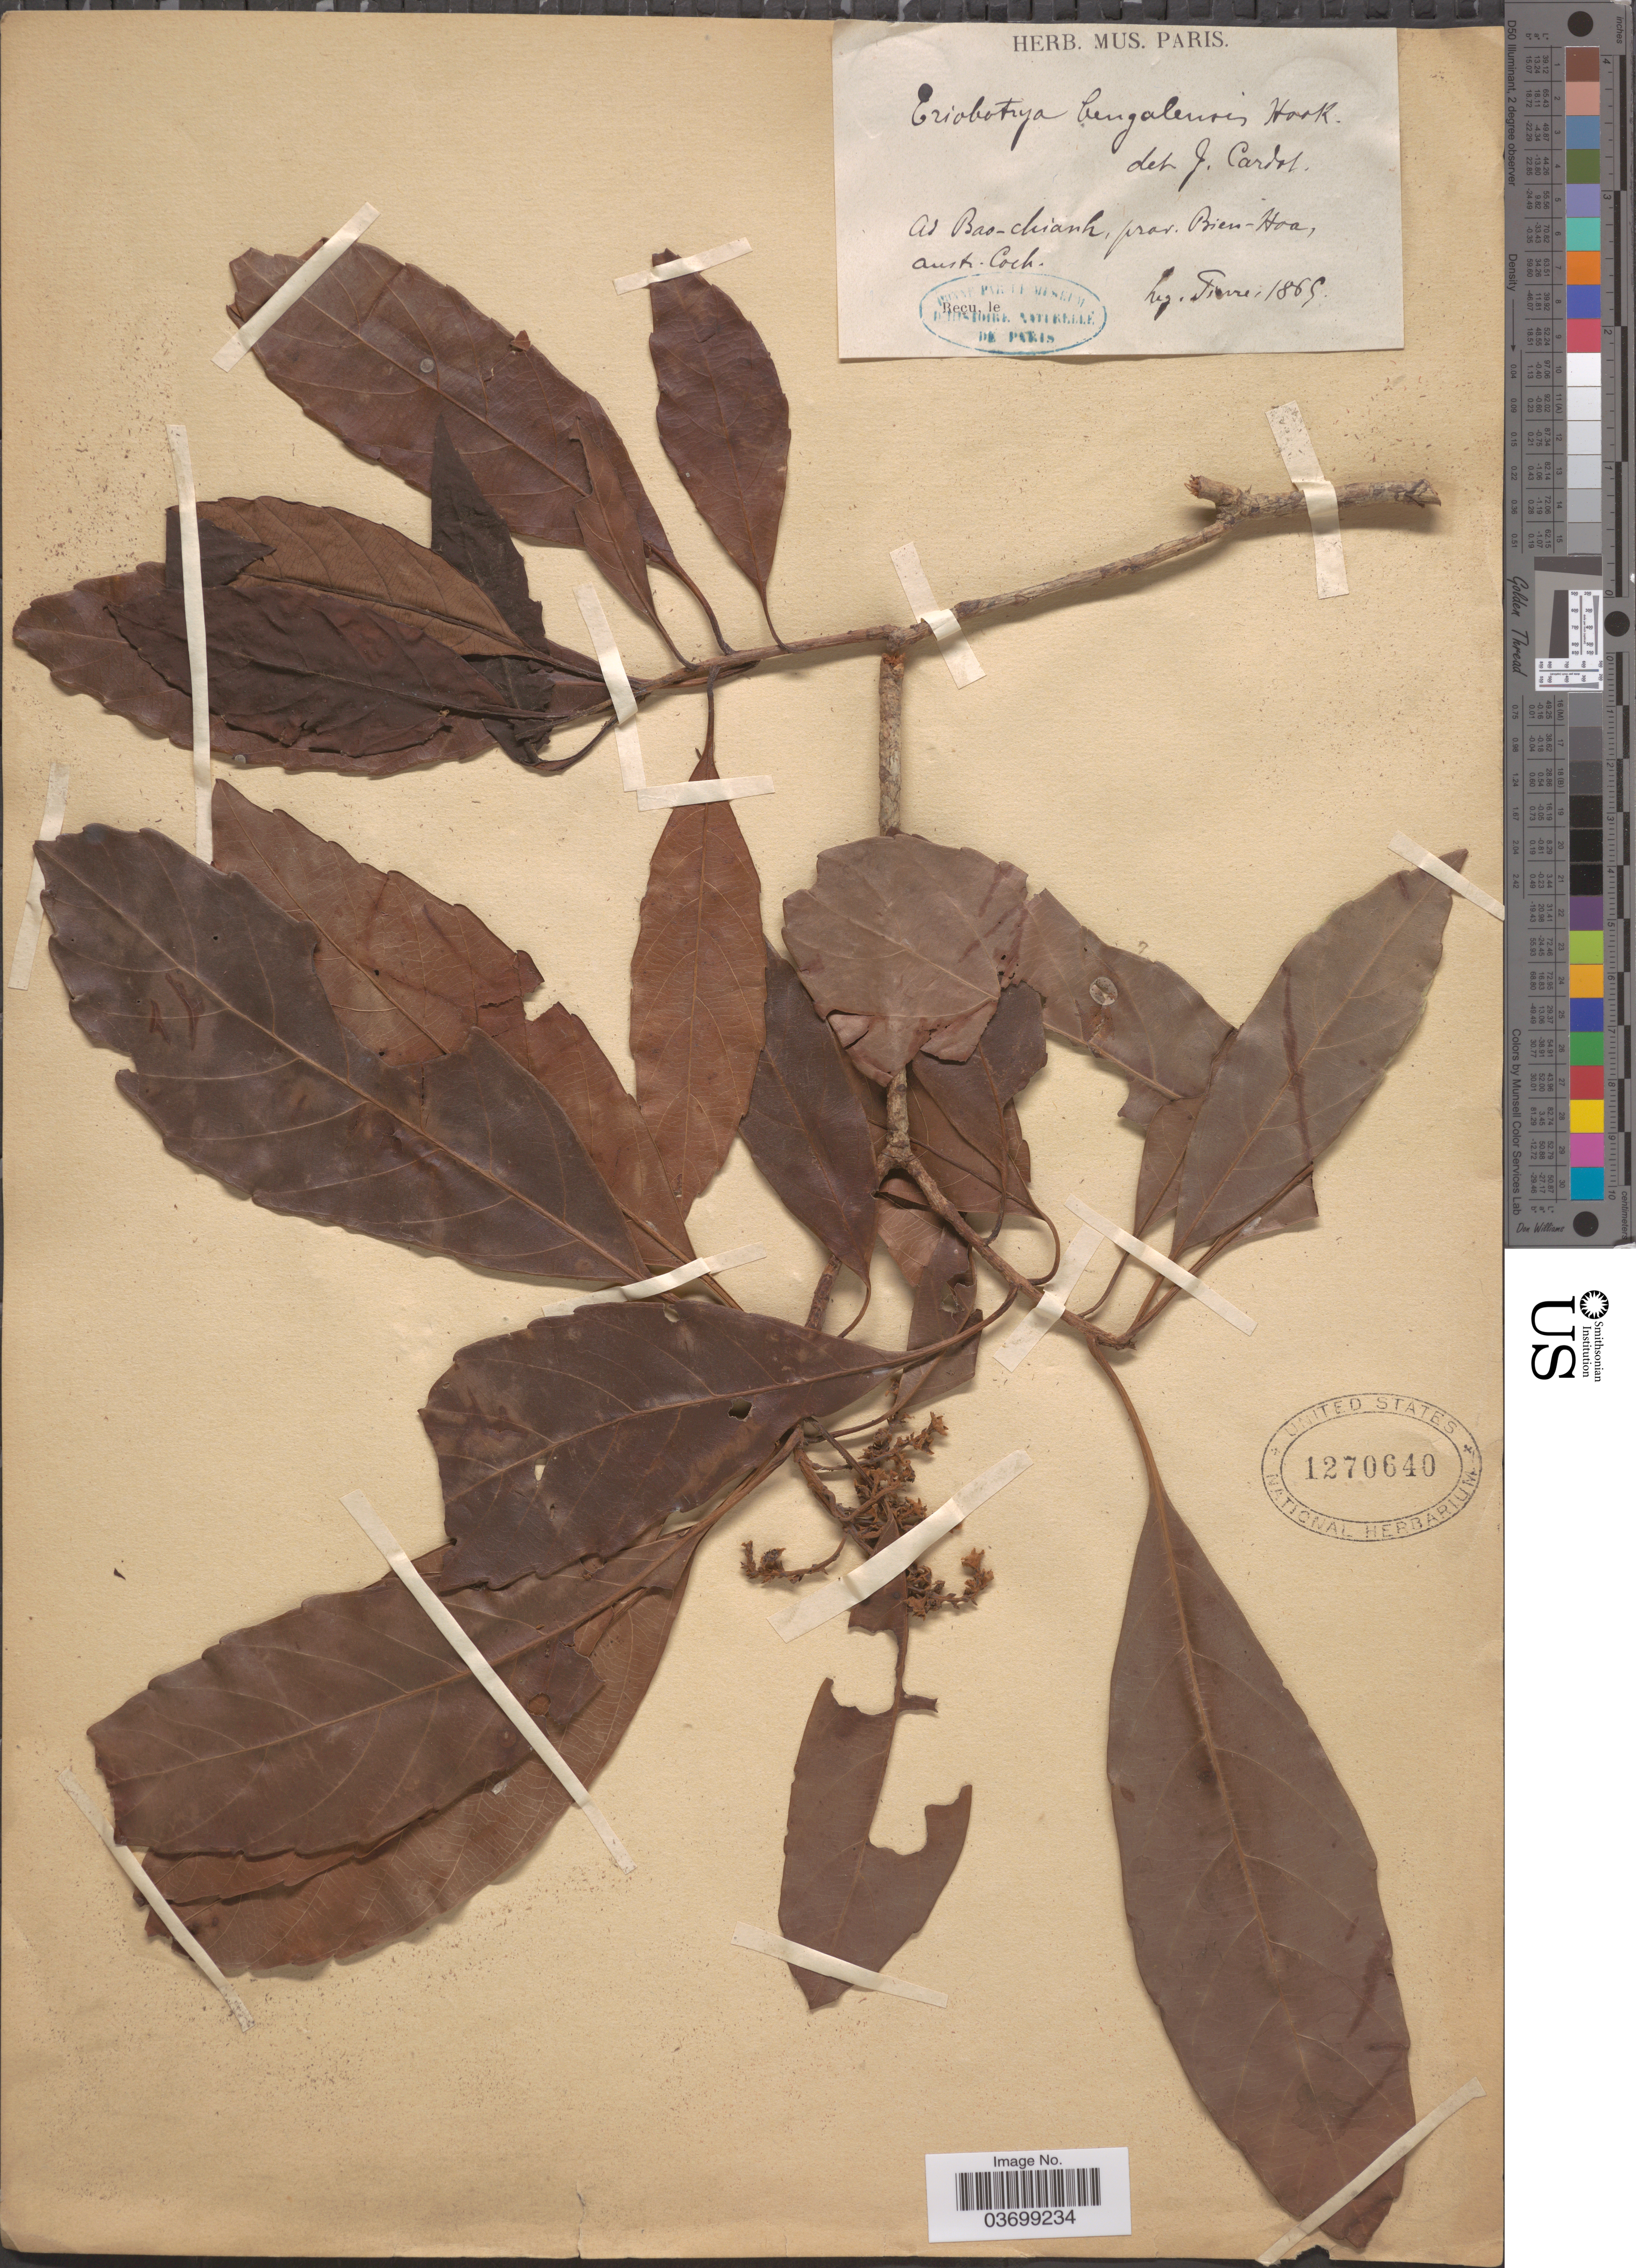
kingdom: Plantae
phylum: Tracheophyta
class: Magnoliopsida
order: Rosales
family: Rosaceae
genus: Rhaphiolepis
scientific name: Rhaphiolepis bengalensis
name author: (Roxb.) B.B. Liu & J. Wen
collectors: -- Pierre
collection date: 1869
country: Vietnam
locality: Ad Bao-chianh, prov. Bien-Hoa, austr. Coch.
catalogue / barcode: US 1270640